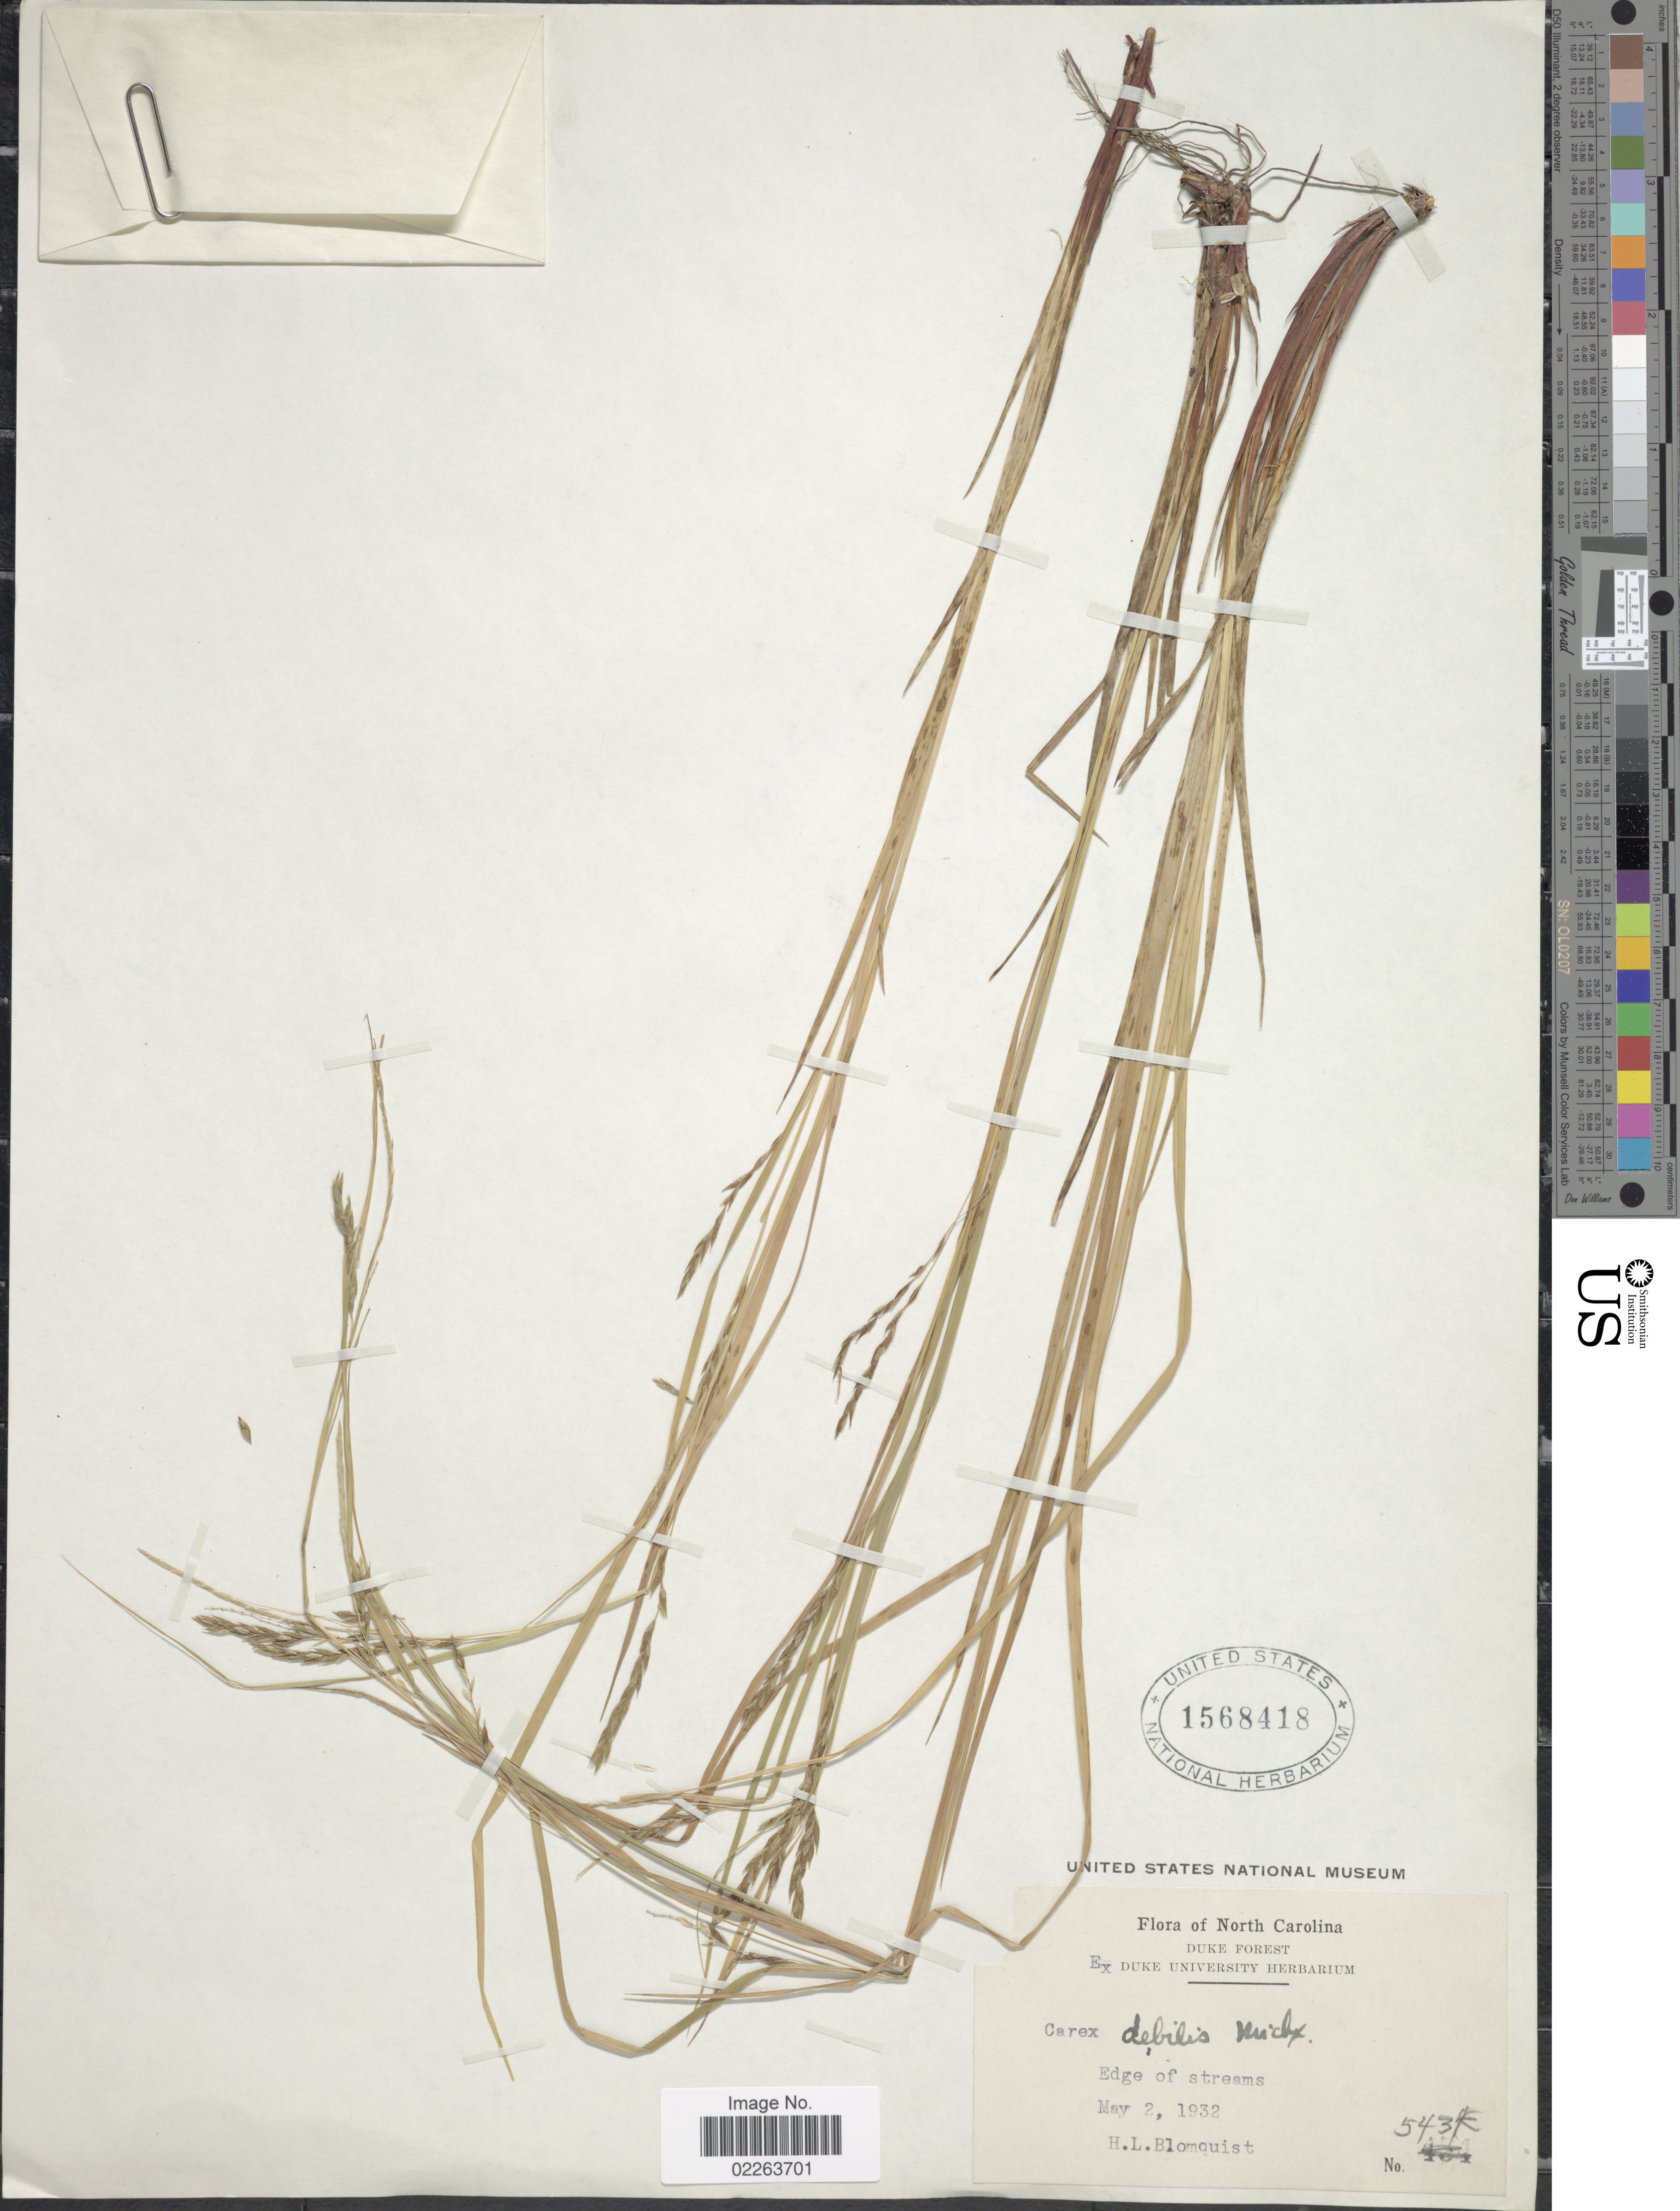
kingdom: Plantae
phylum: Tracheophyta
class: Liliopsida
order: Poales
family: Cyperaceae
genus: Carex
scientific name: Carex debilis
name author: Michx.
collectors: H. Blomquist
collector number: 543K*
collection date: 1932-05-02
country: United States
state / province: North Carolina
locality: Edge of streams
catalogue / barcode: US 1568418